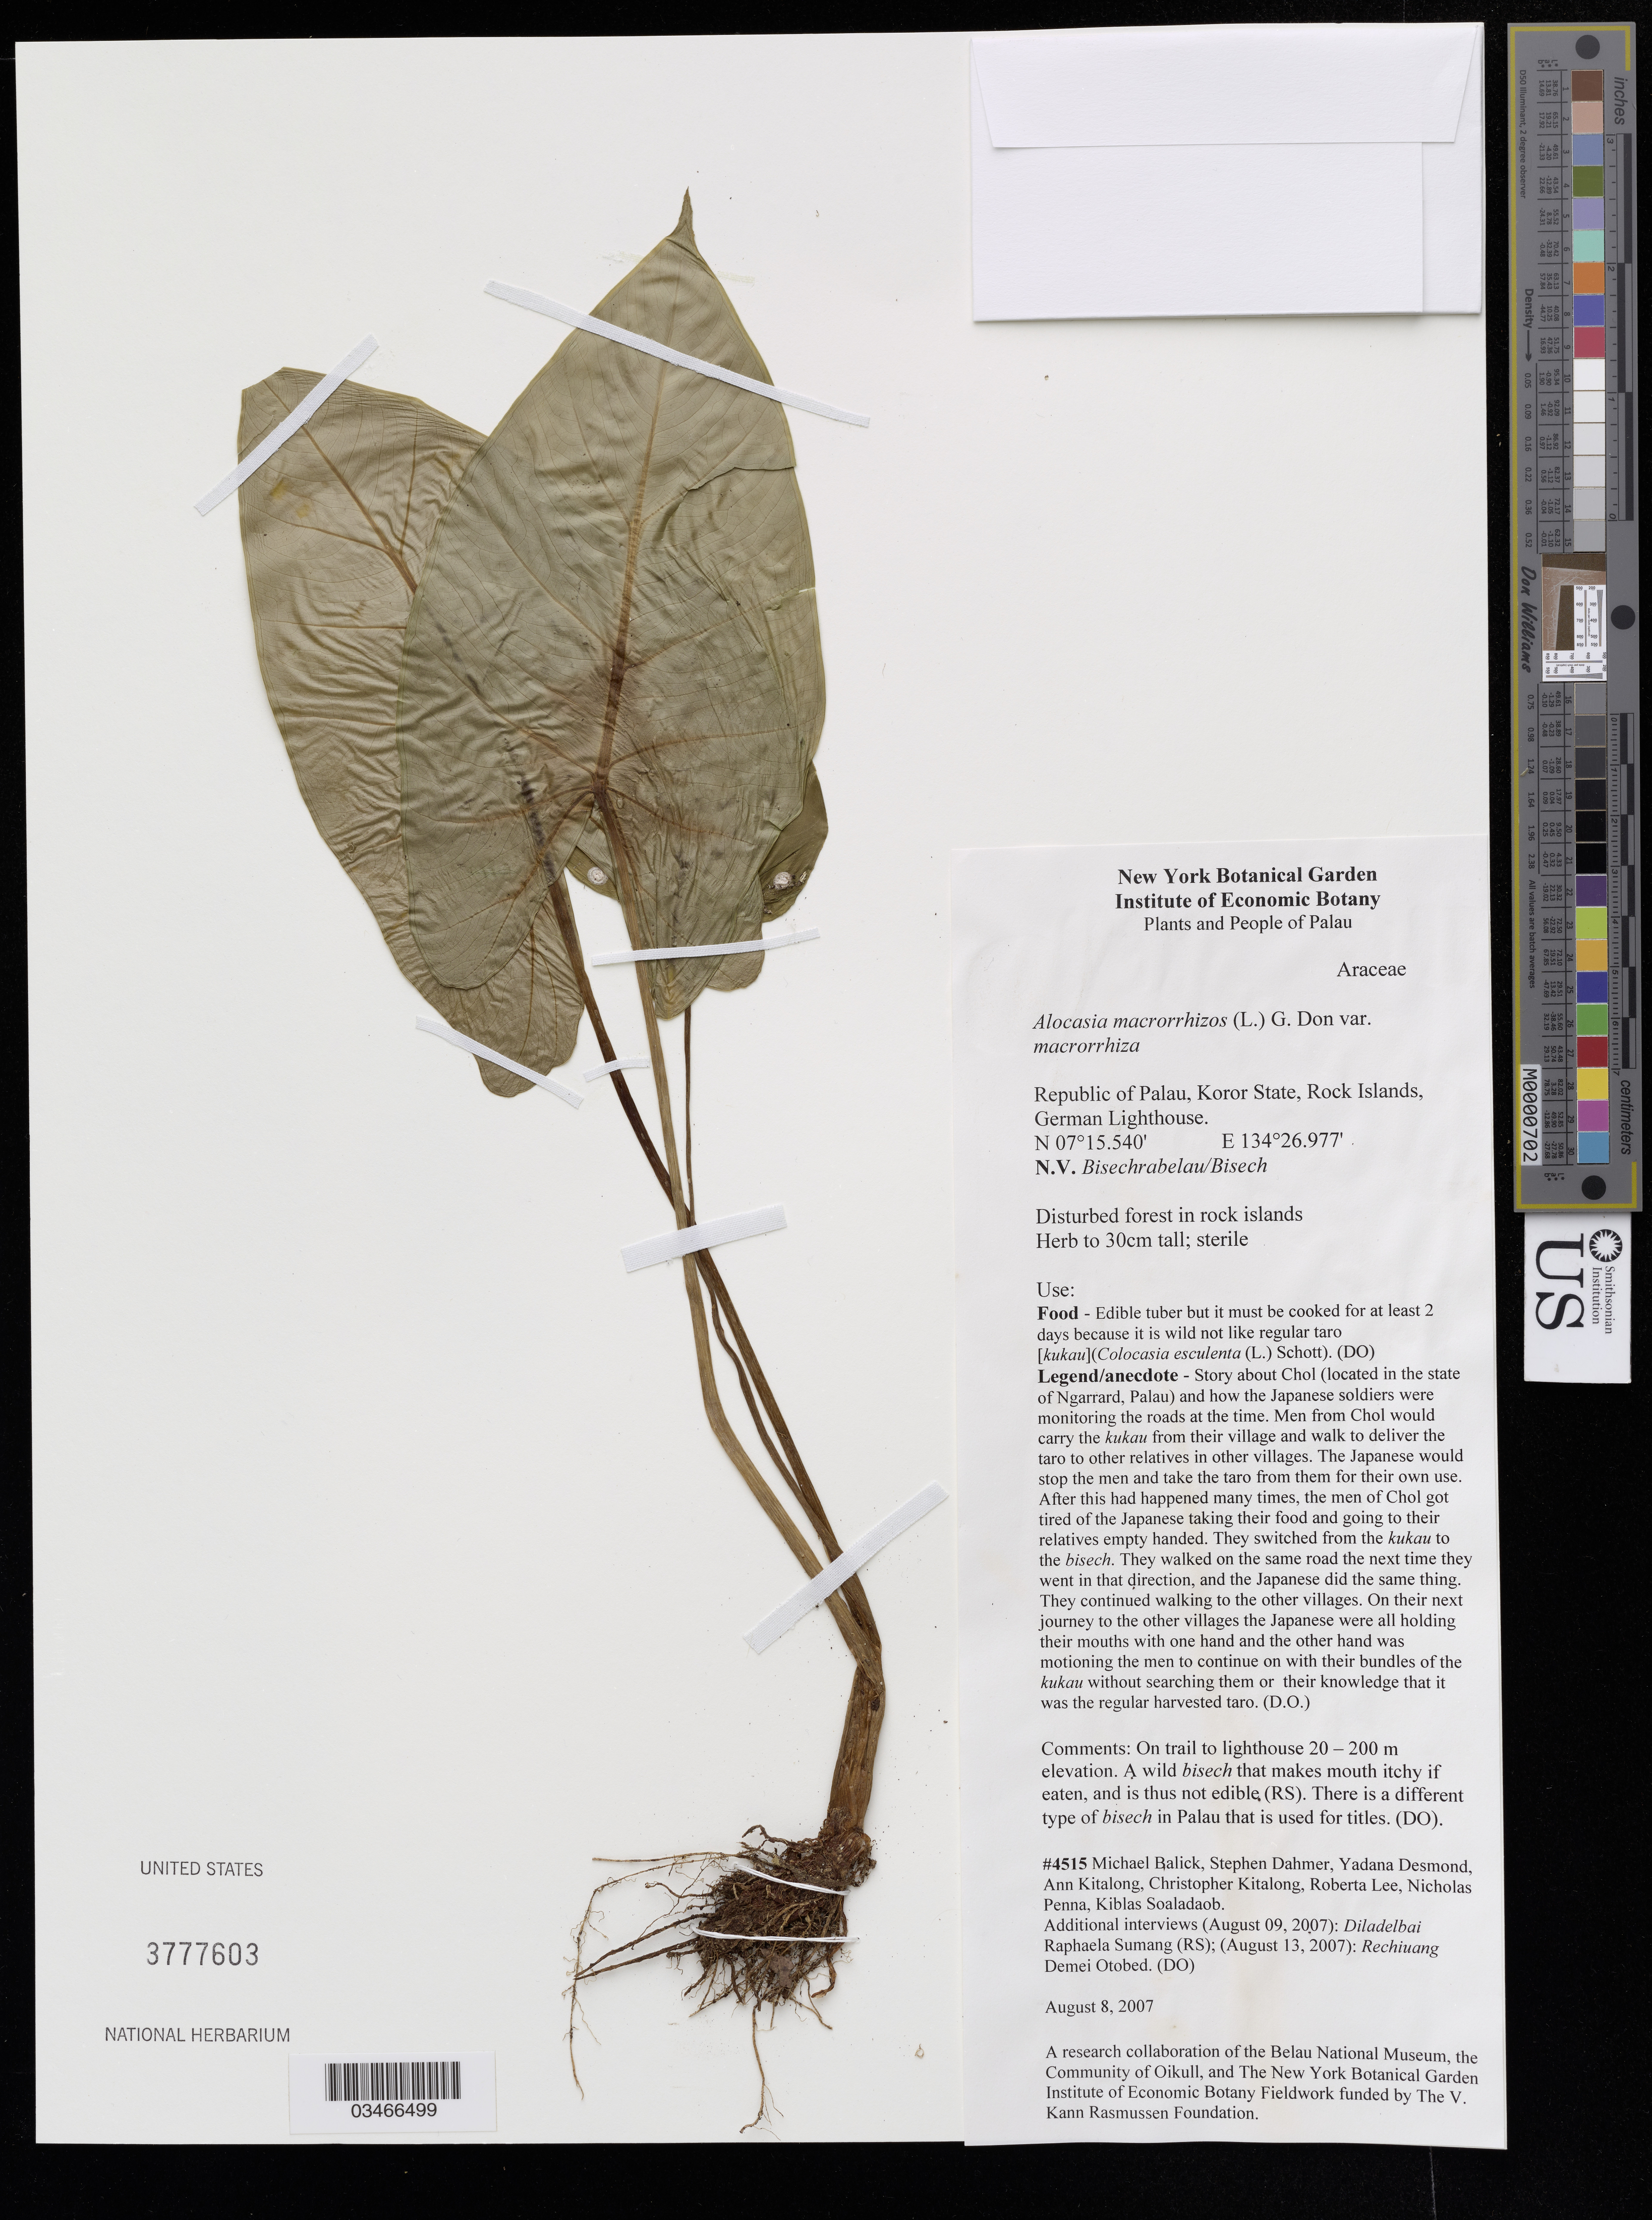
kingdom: Plantae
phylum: Tracheophyta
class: Liliopsida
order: Alismatales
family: Araceae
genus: Alocasia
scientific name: Alocasia macrorrhizos var. macrorrhiza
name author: (L.) G. Don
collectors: M. Balick, S. Dahmer, Y. Desmond & A. Kitalong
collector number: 4515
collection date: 2007-08-08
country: Belau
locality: Koror State, Rock Islands, German Lighthouse.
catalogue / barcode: US 3777603